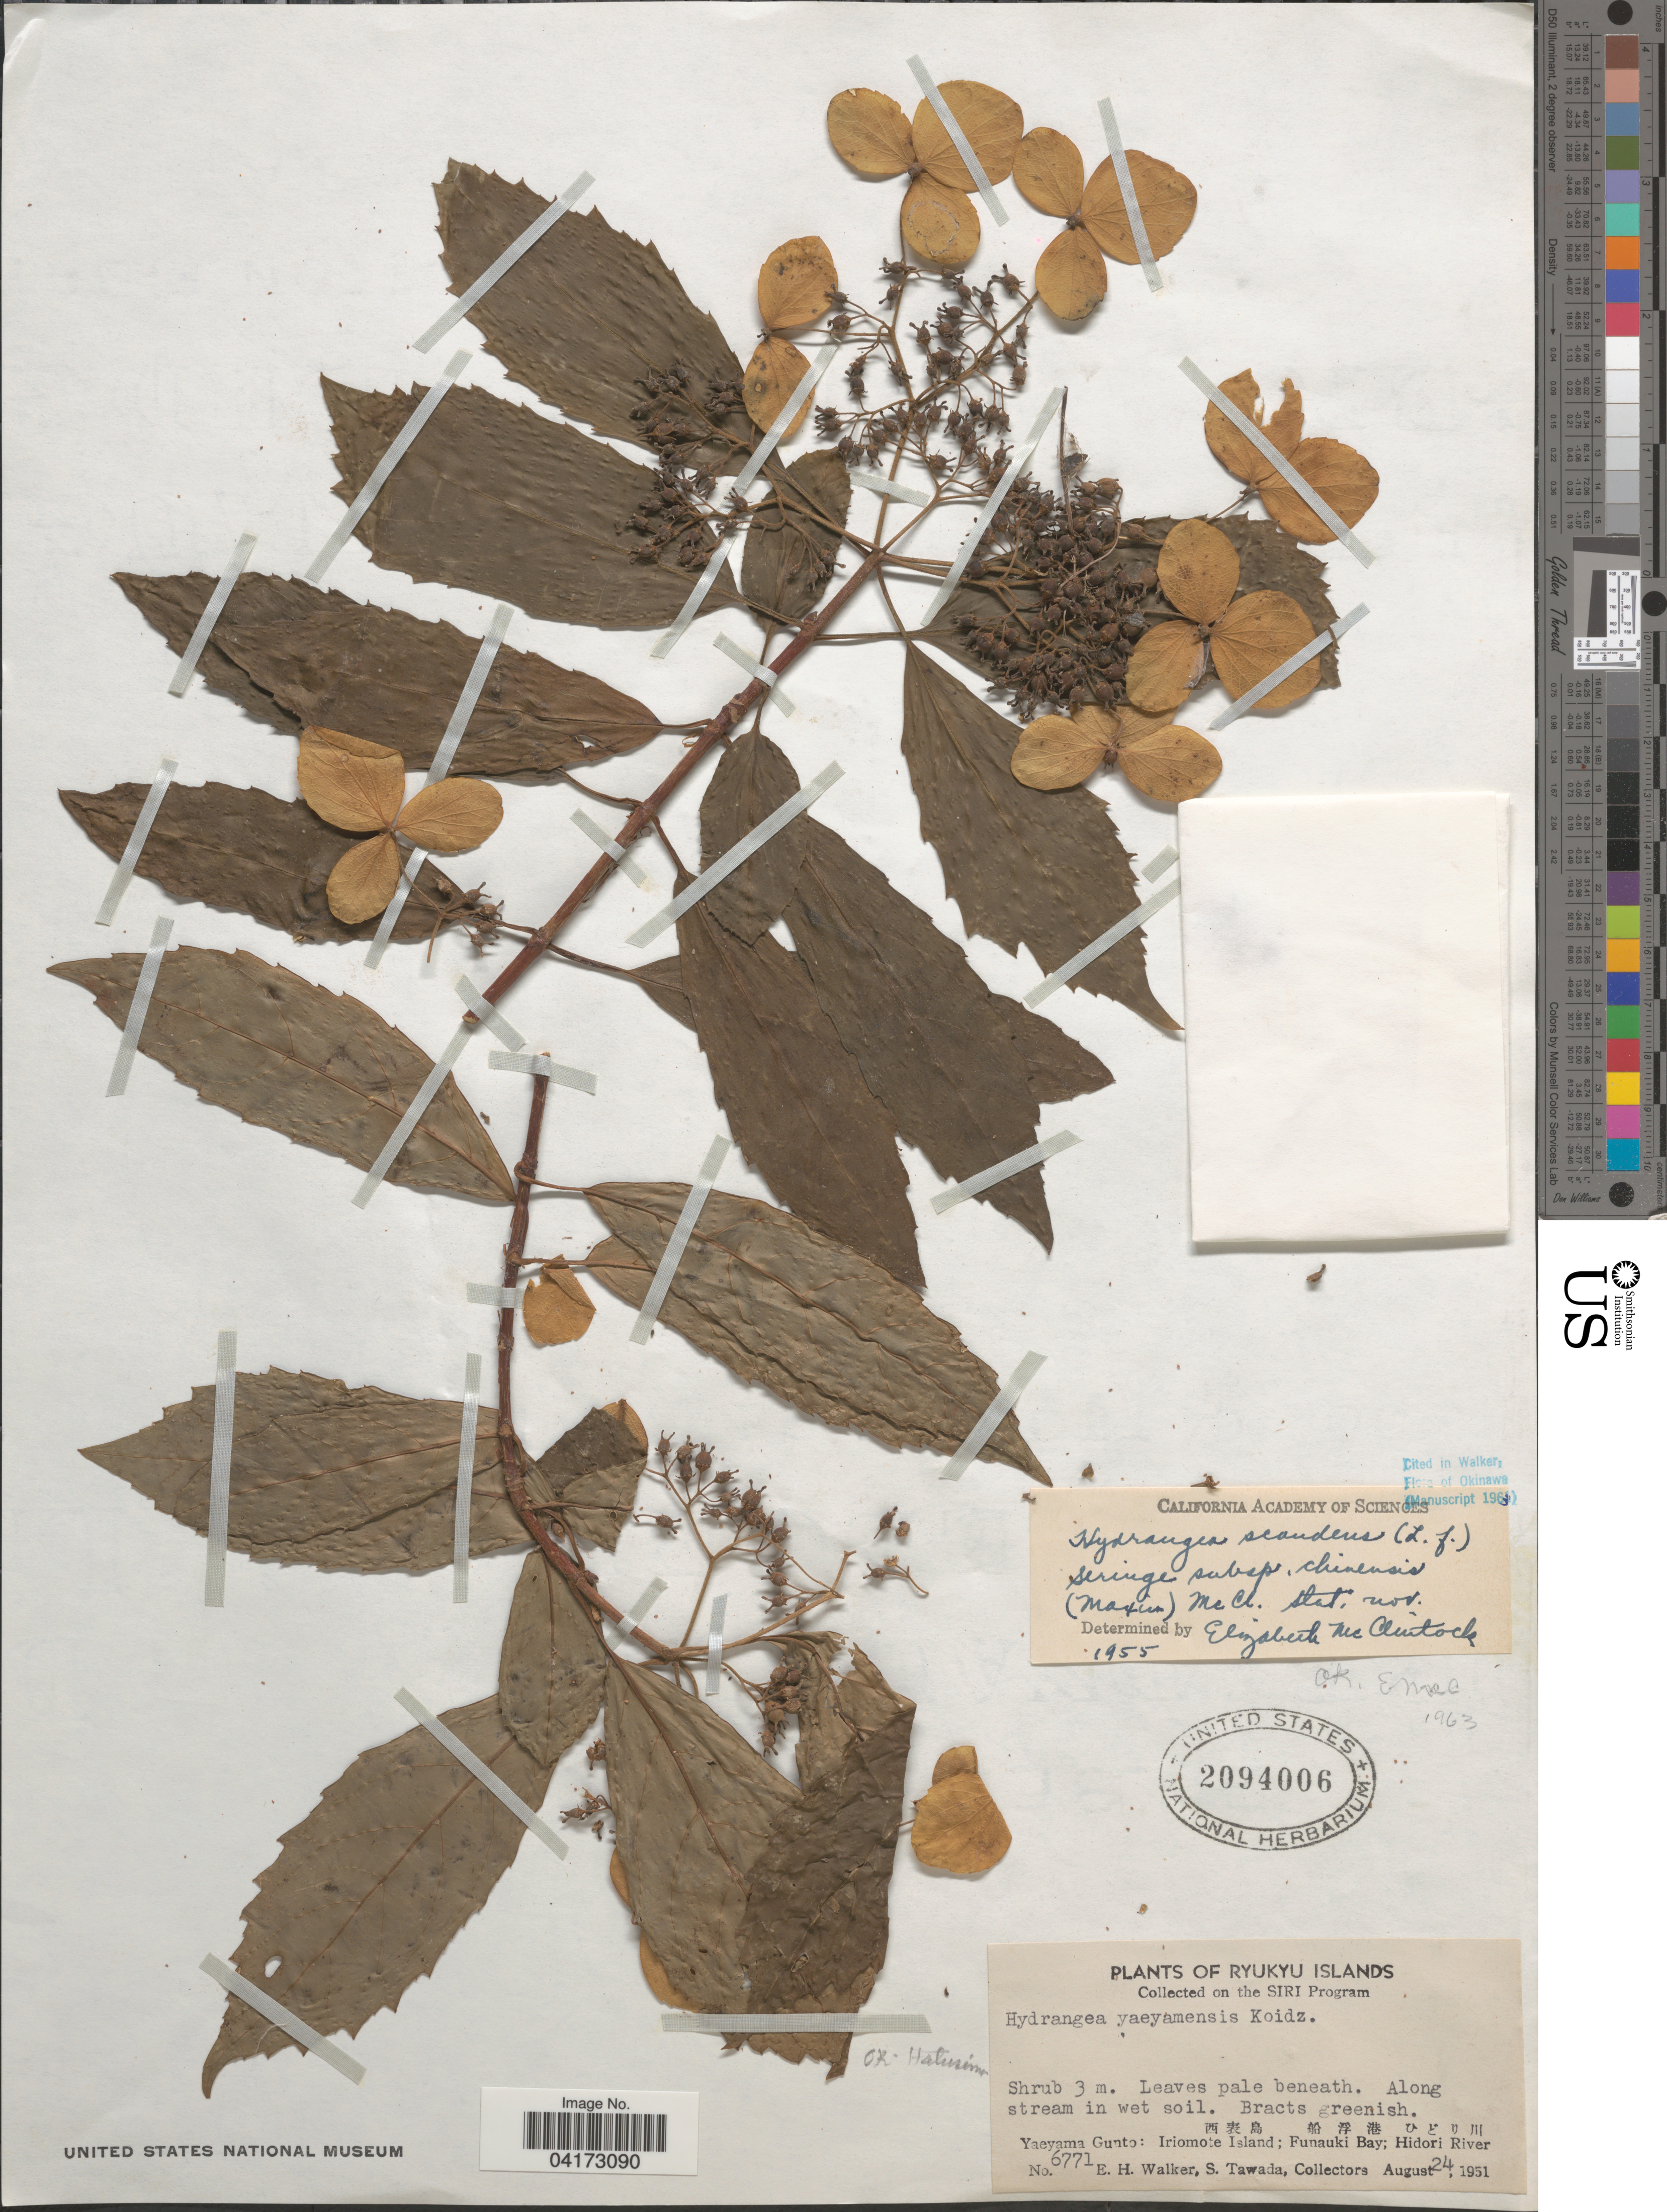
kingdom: Plantae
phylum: Tracheophyta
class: Magnoliopsida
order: Cornales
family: Hydrangeaceae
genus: Hydrangea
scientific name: Hydrangea scandens subsp. chinensis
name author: (Maxim.) E. M. McClint.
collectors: E. H. Walker & S. Tawada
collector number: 6771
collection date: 1951-08-24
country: Japan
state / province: Okinawa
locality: Ryukyu Islands. X. Yaeyama Gunto: Iriomote Island; Funauki Bay; Hidori River.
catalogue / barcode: US 2094006